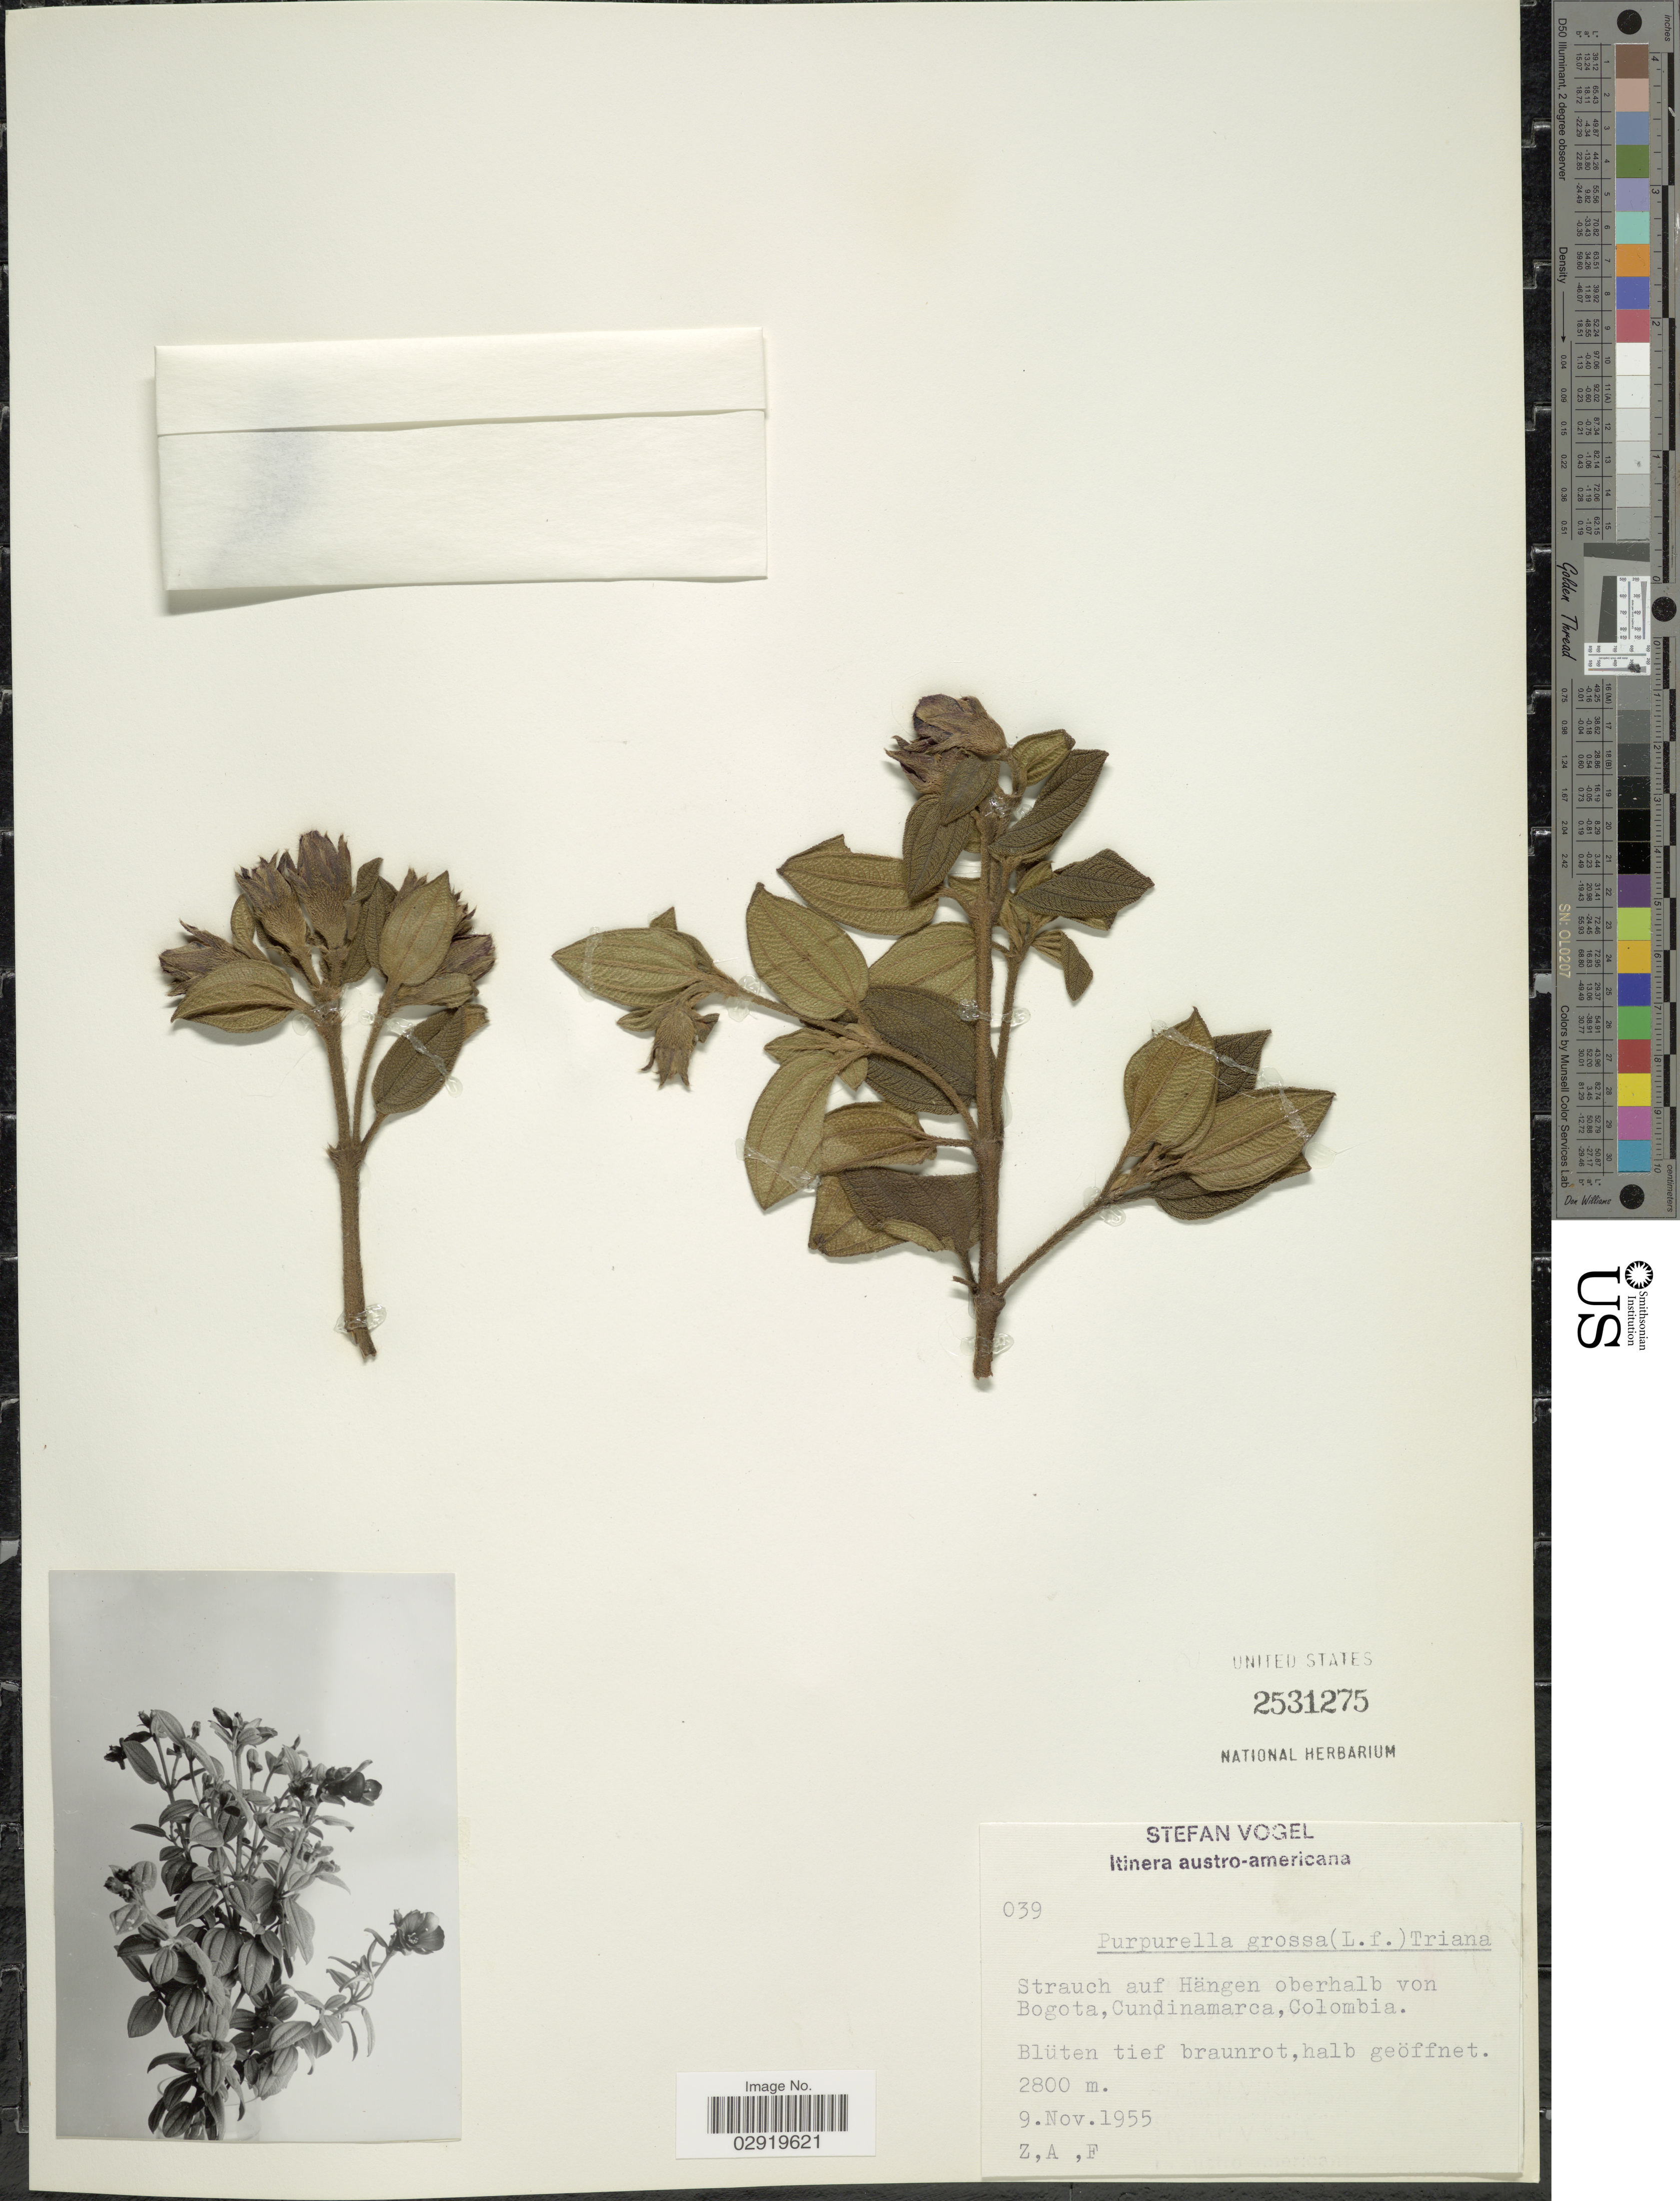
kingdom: Plantae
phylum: Tracheophyta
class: Magnoliopsida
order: Myrtales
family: Melastomataceae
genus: Chaetogastra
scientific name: Chaetogastra grossa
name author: (L. f.) P.J.F. Guim. & Michelang.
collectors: S. Vogel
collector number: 039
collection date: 1955-11-09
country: Colombia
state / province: Cundinamarca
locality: Strauch auf Hängen oberhalb von Bogota.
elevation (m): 2800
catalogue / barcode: US 2531275